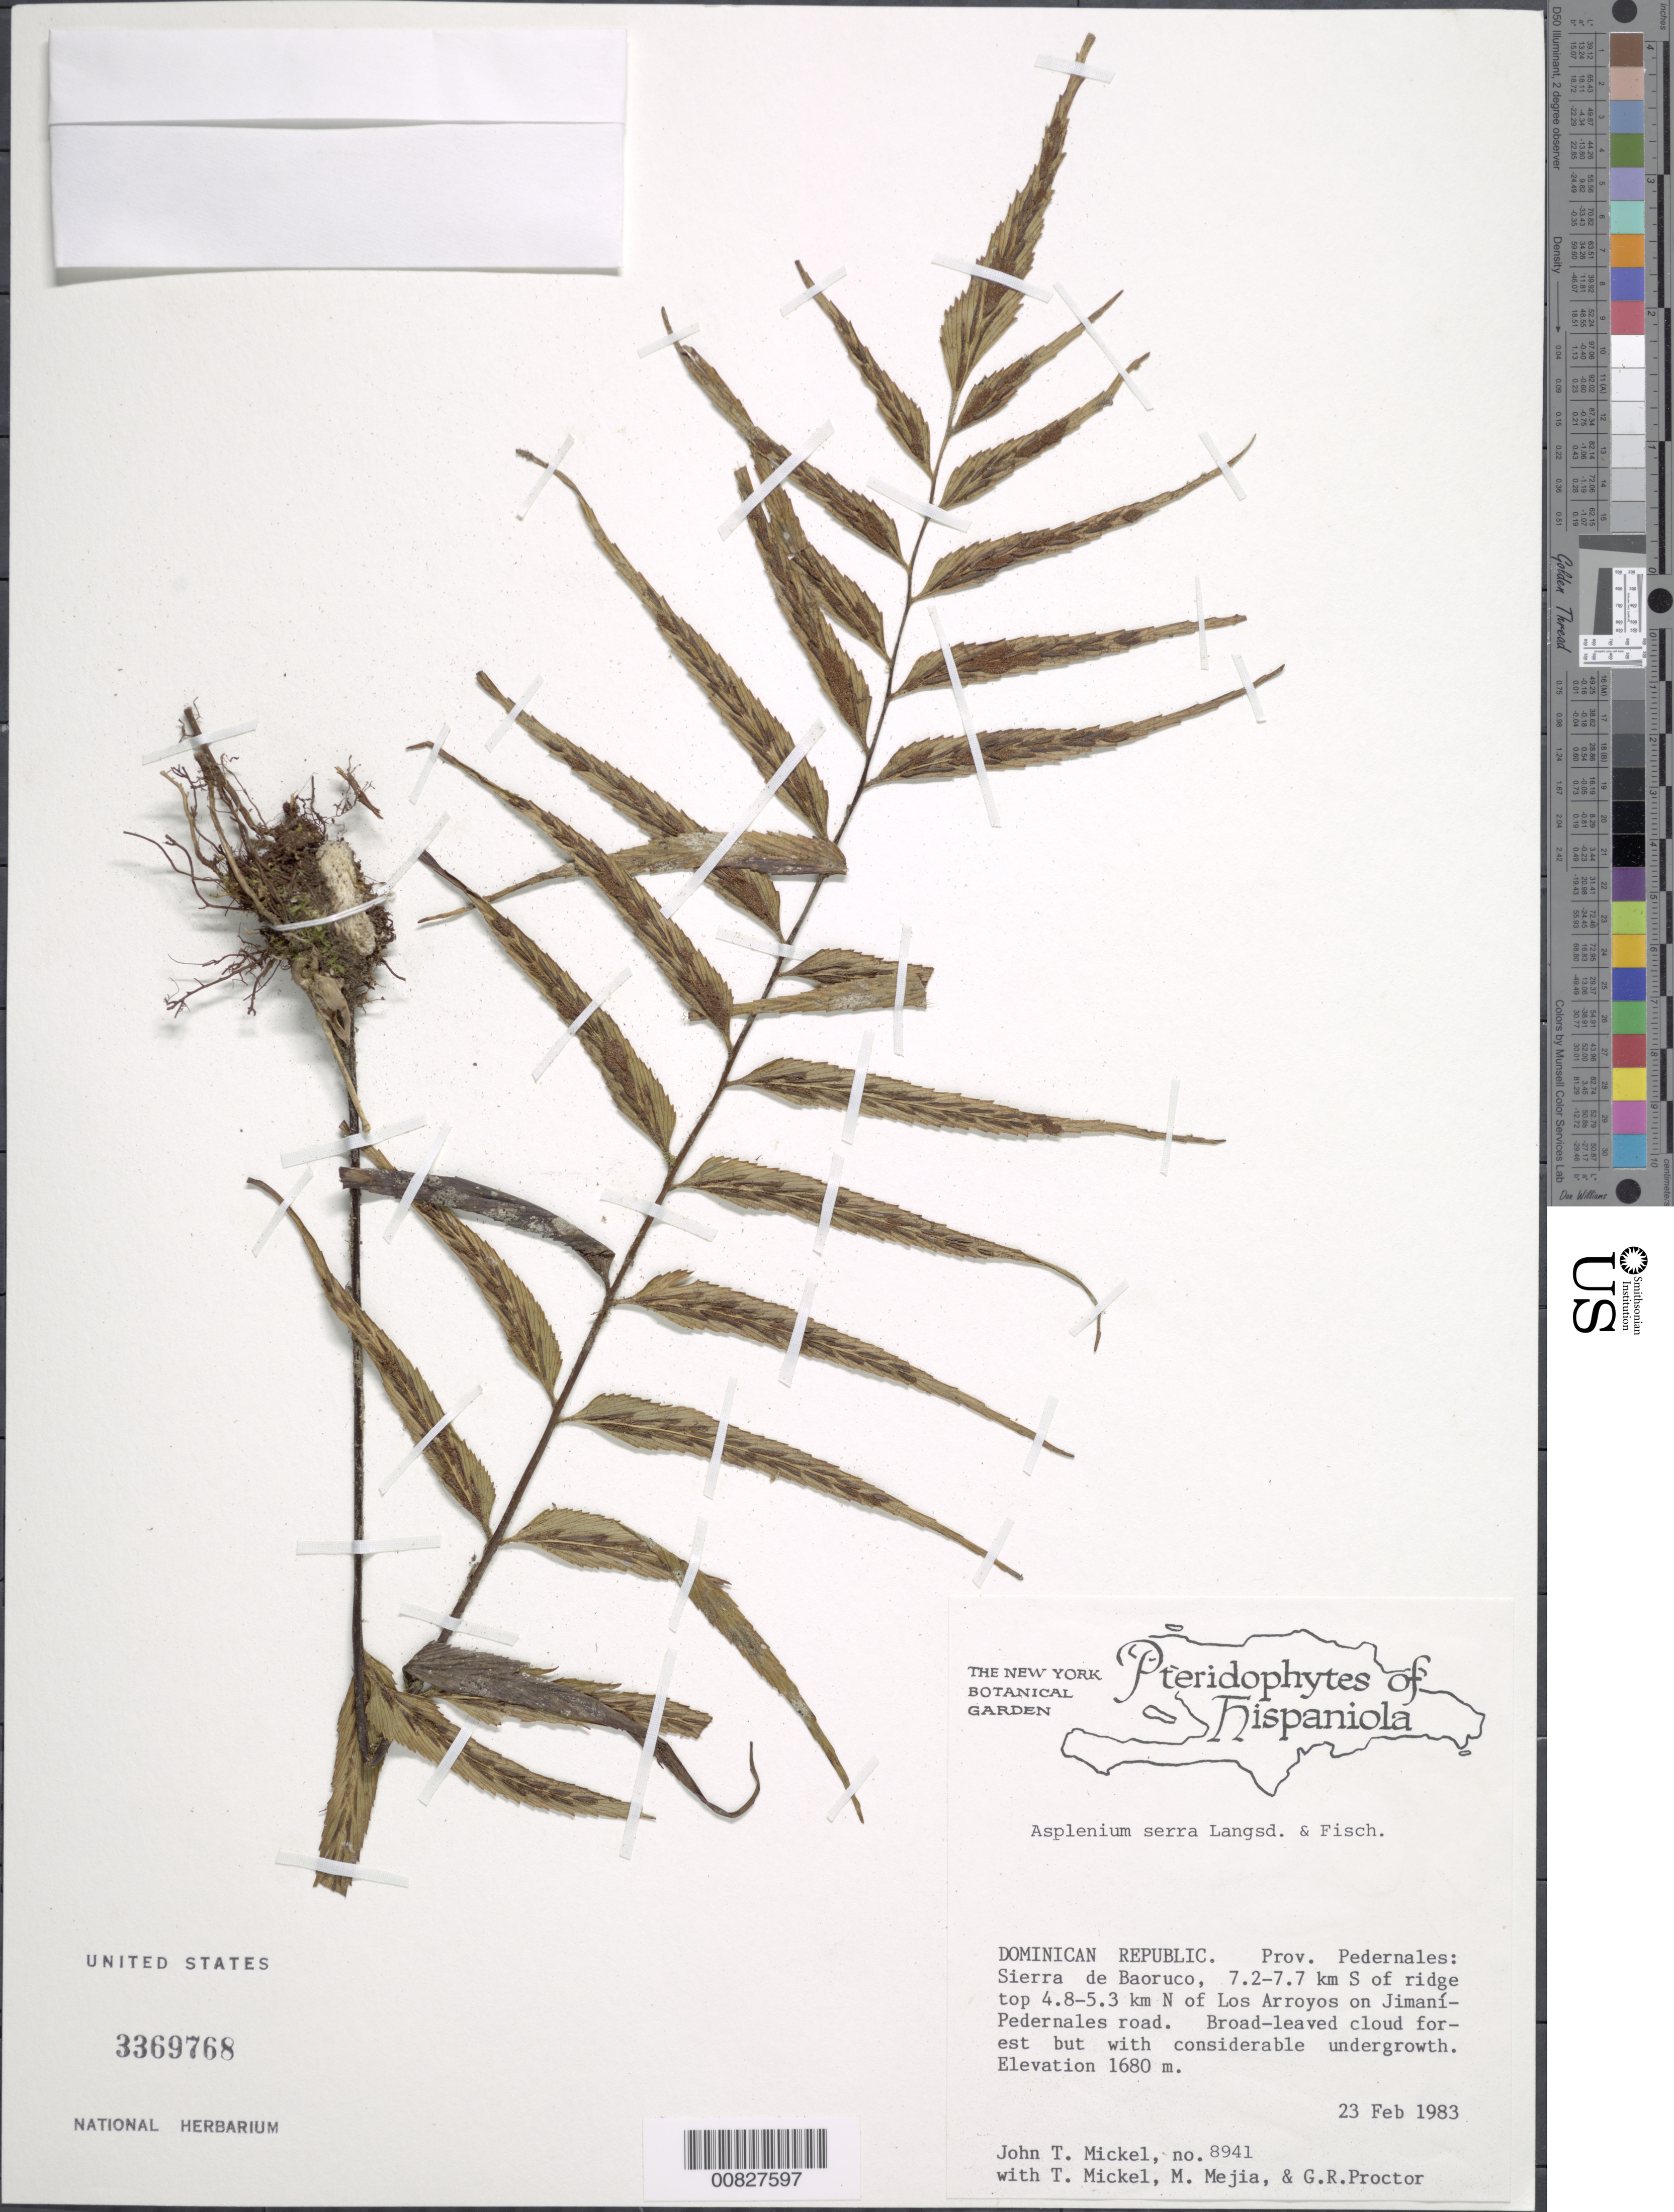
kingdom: Plantae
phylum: Tracheophyta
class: Polypodiopsida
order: Polypodiales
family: Aspleniaceae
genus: Asplenium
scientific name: Asplenium serra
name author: Langsd. & Fisch.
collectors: J. T. Mickel, T. Mickel, M. Mejia & G. R. Proctor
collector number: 8941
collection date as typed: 23 Feb 1982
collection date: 1982-02-23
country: Dominican Republic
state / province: Pedernales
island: Hispaniola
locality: Sierra de Baoruco, 7.2-7.7 km S of ridge top, 4.8-5.3 km N of Los Arroyos on Jimaní-Pedernales road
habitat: Broad-leaved cloud forest, with considerable undergrowth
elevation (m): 1680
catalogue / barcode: US 3369768